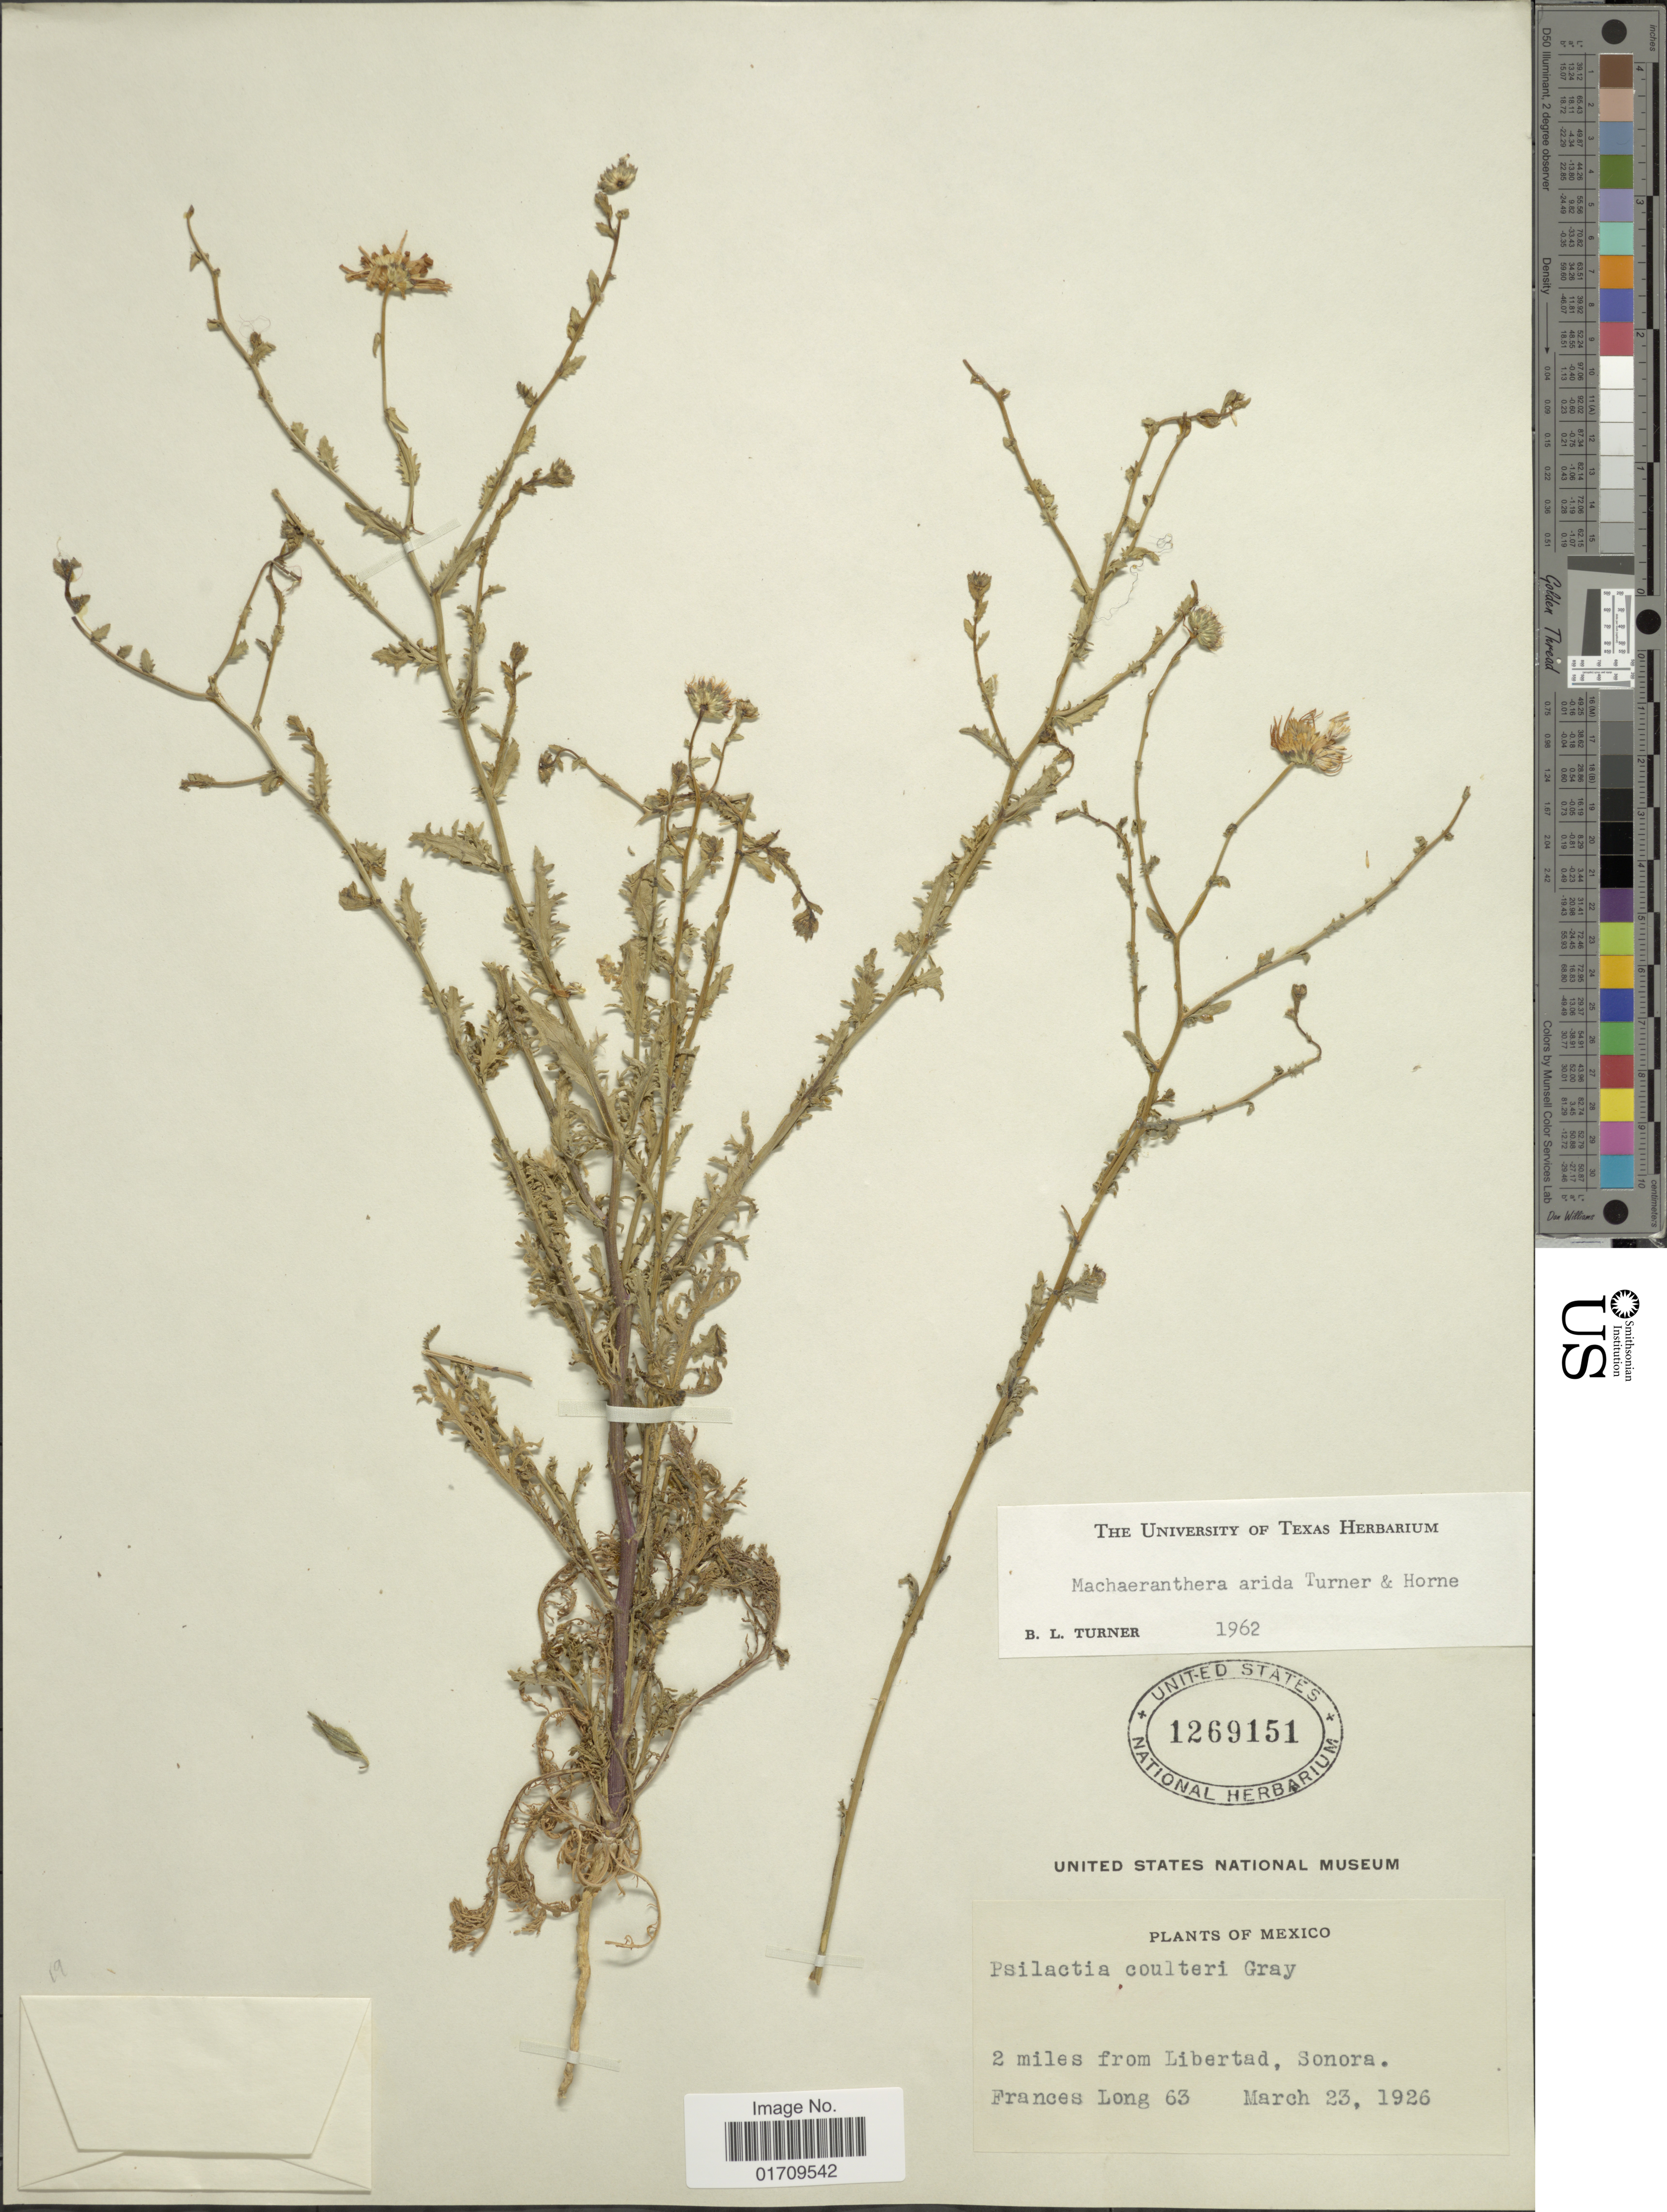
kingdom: Plantae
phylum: Tracheophyta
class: Magnoliopsida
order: Asterales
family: Asteraceae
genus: Machaeranthera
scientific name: Machaeranthera arida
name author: B.L. Turner & D.B. Horne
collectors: F. Long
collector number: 63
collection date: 1926-03-23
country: Mexico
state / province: Sonora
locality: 2 miles from Libertad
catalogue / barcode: US 1269151